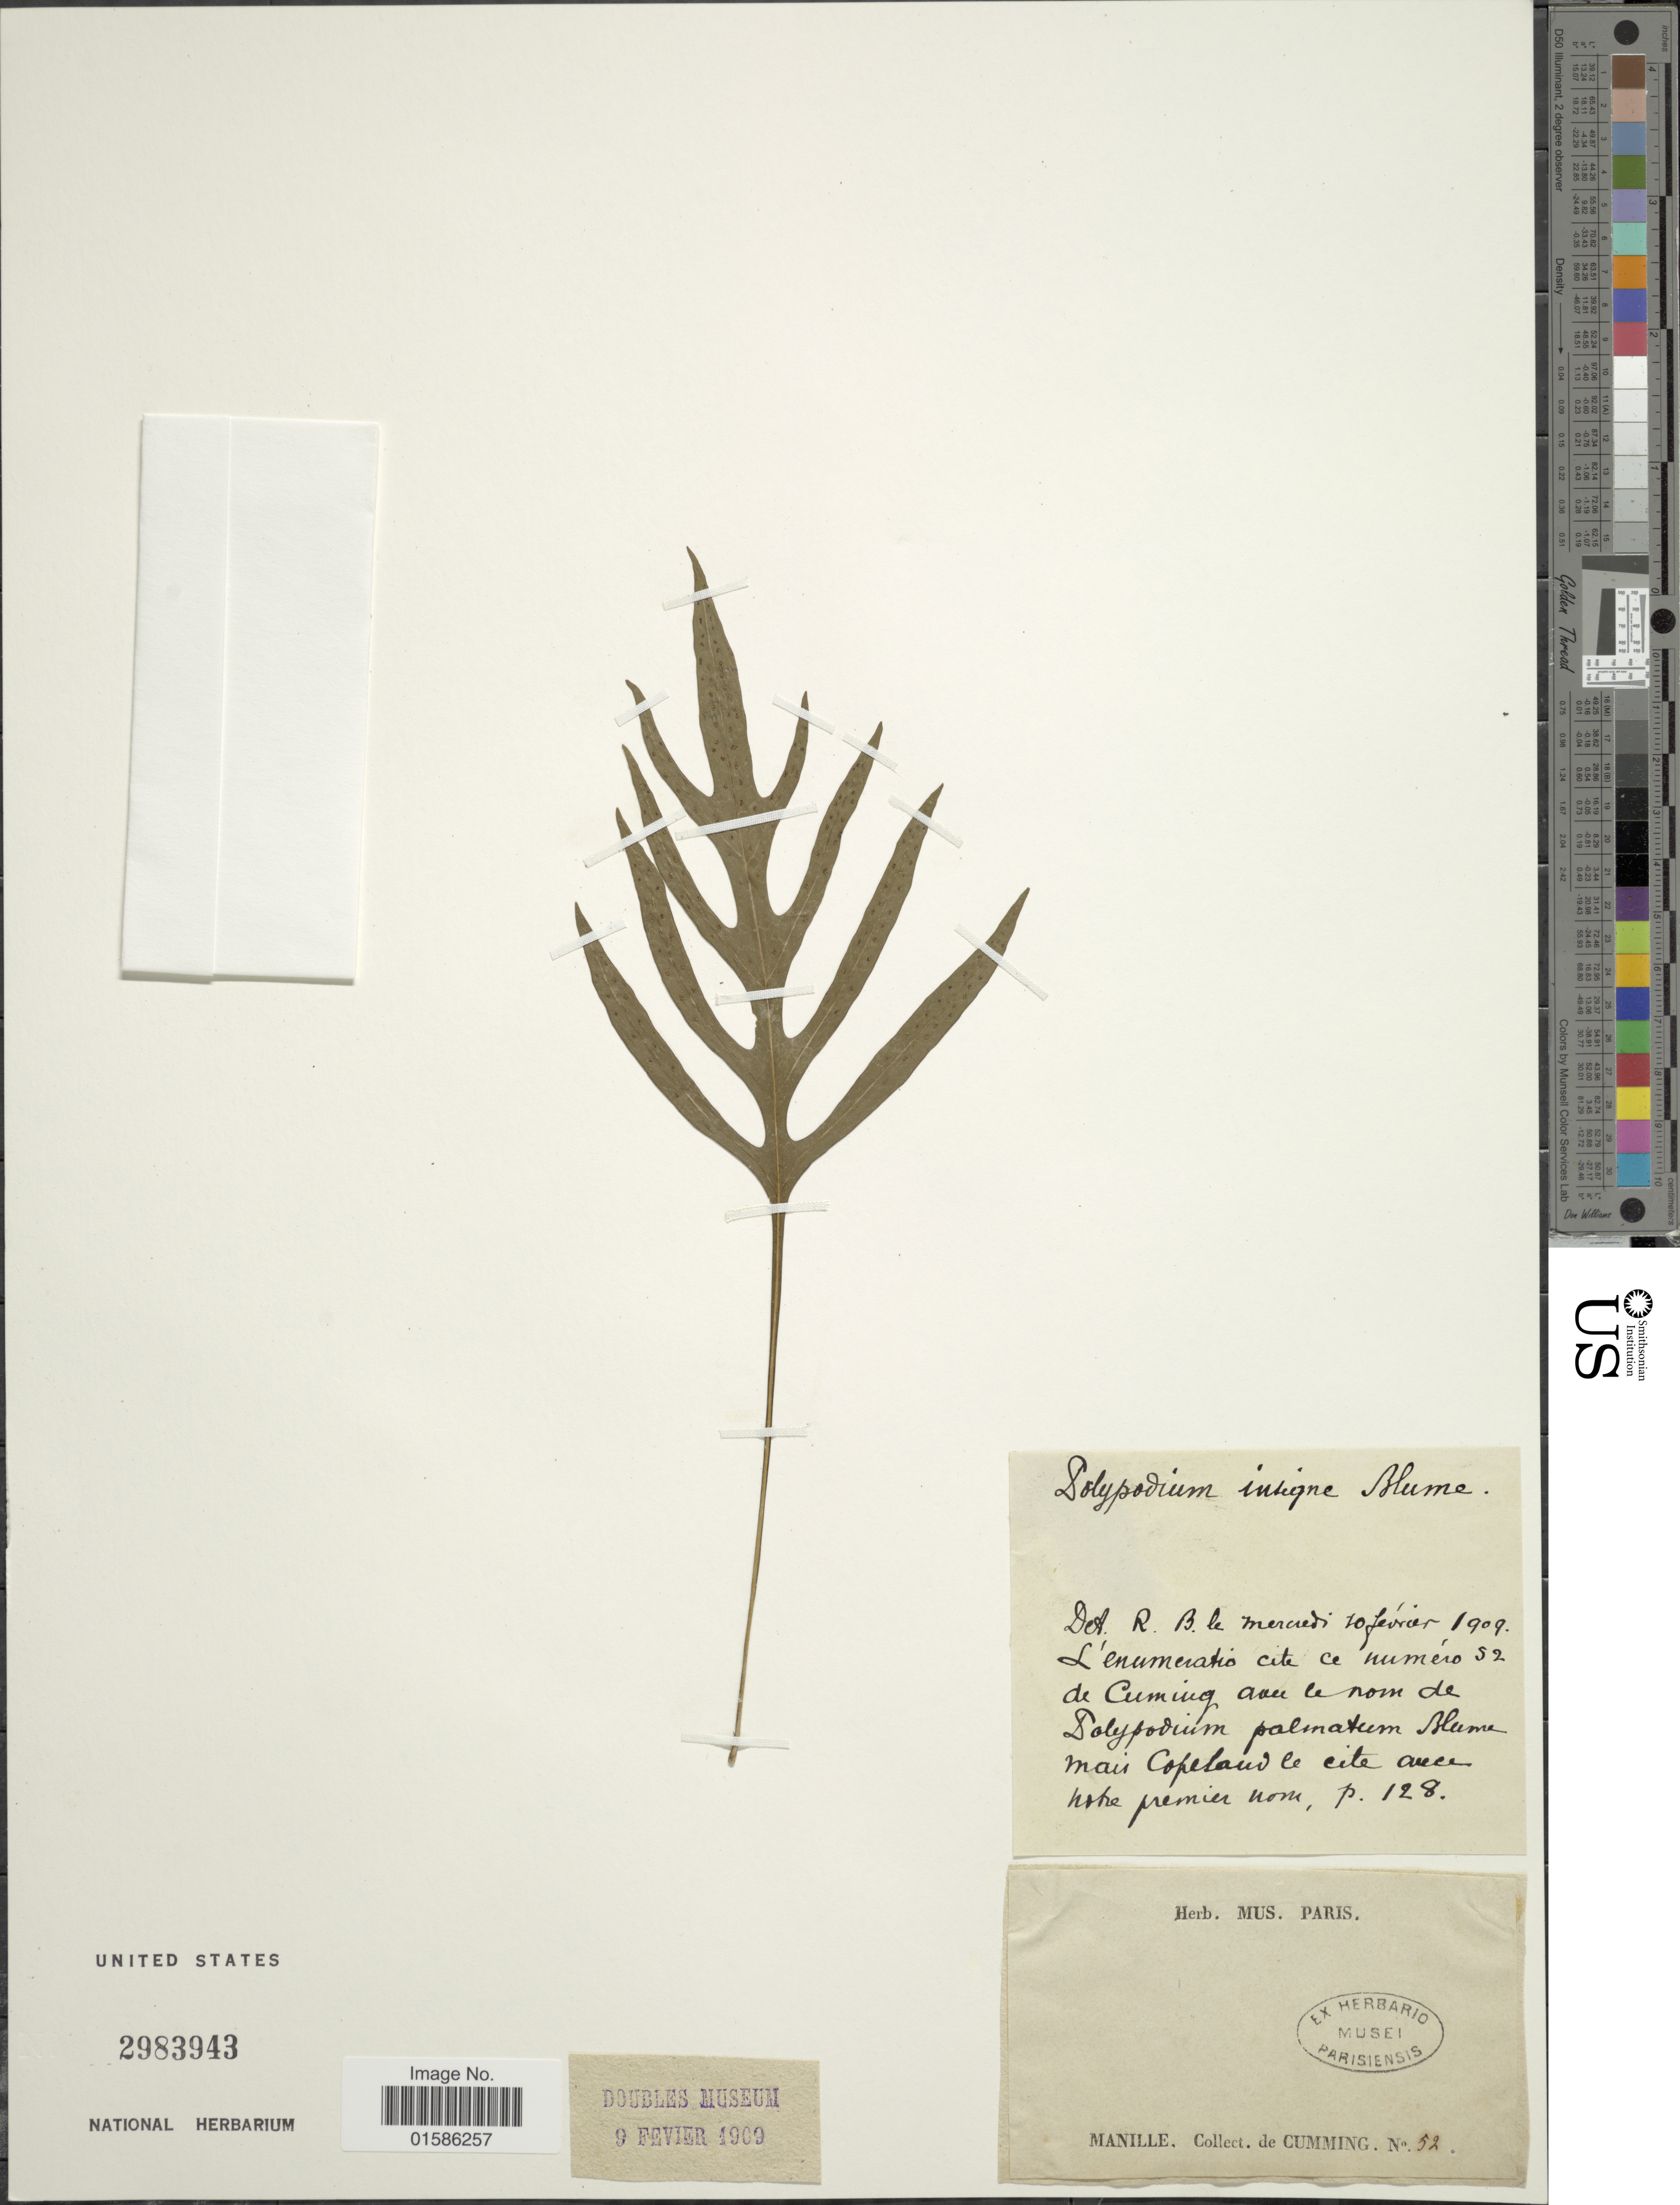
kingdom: Plantae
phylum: Tracheophyta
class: Polypodiopsida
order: Polypodiales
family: Polypodiaceae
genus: Microsorum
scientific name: Microsorum insigne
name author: (Blume) Copel.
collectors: Cumming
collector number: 52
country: Philippines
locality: Manille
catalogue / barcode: US 2983943